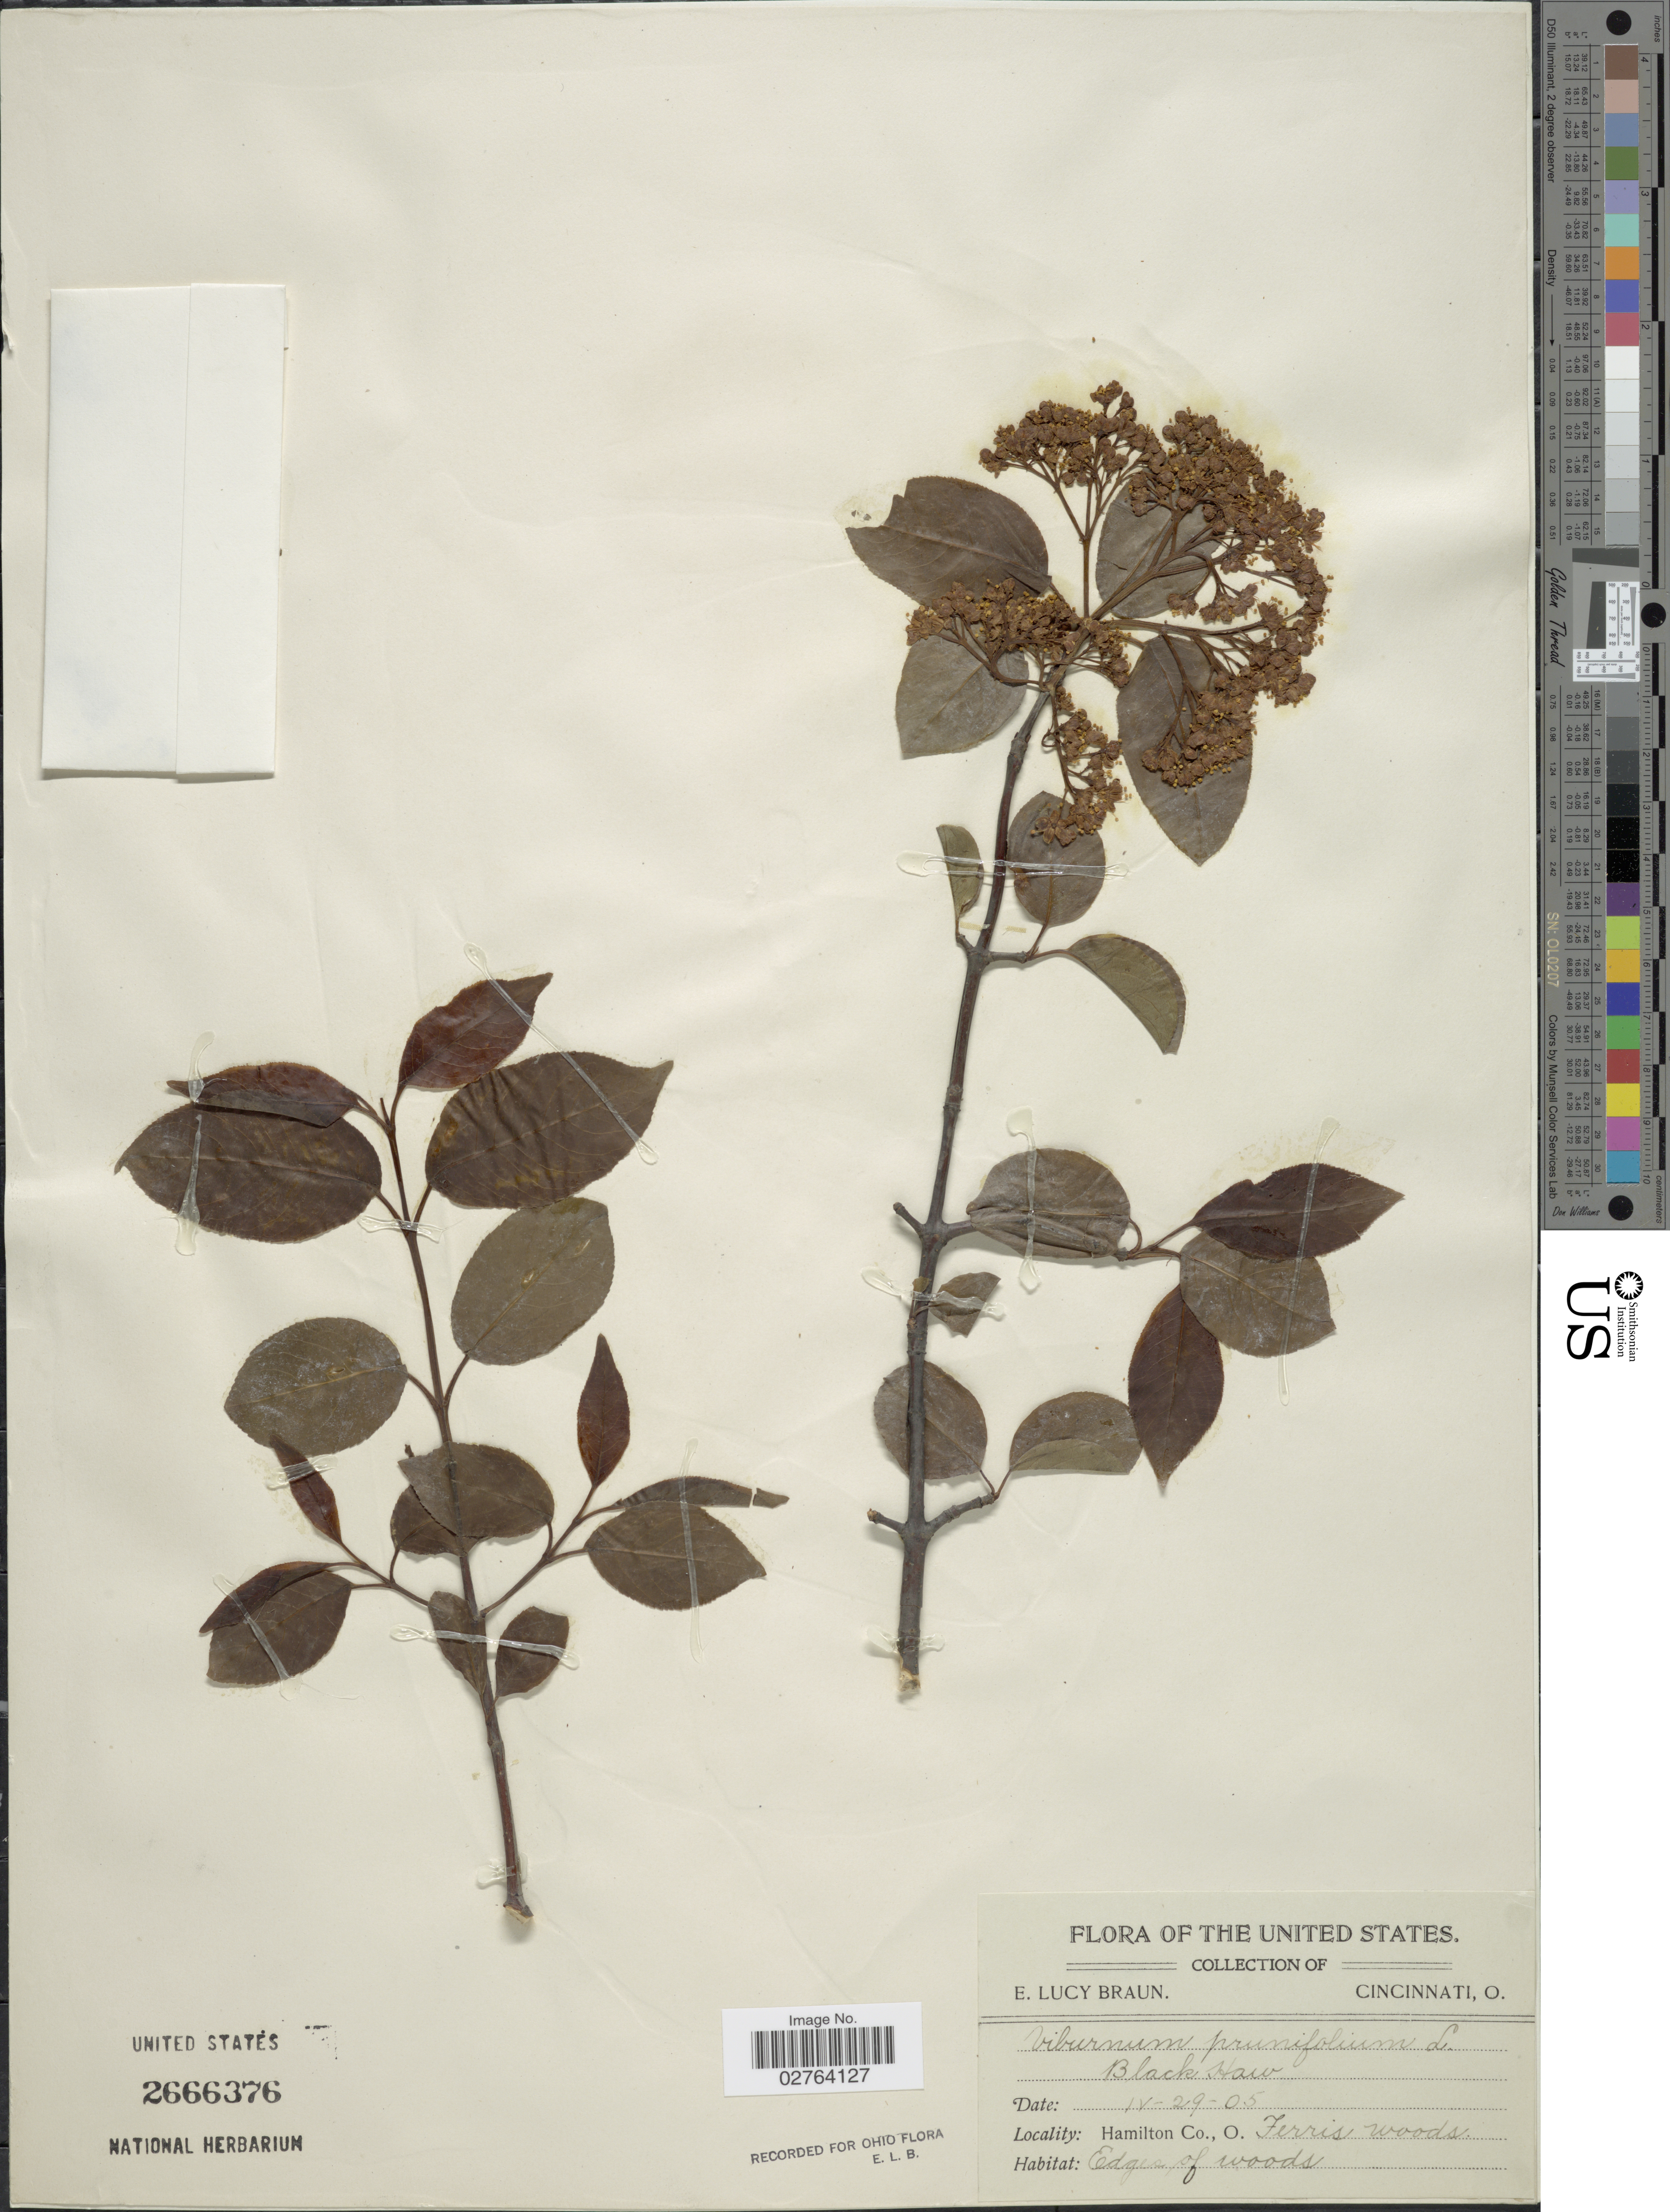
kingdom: Plantae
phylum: Tracheophyta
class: Magnoliopsida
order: Dipsacales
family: Viburnaceae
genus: Viburnum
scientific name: Viburnum prunifolium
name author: L.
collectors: E. L. Braun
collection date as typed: Transcribed d/m/y: 29/4/5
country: United States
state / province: Ohio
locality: Hamilton Co., O. Ferris woods.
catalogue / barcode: US 2666376